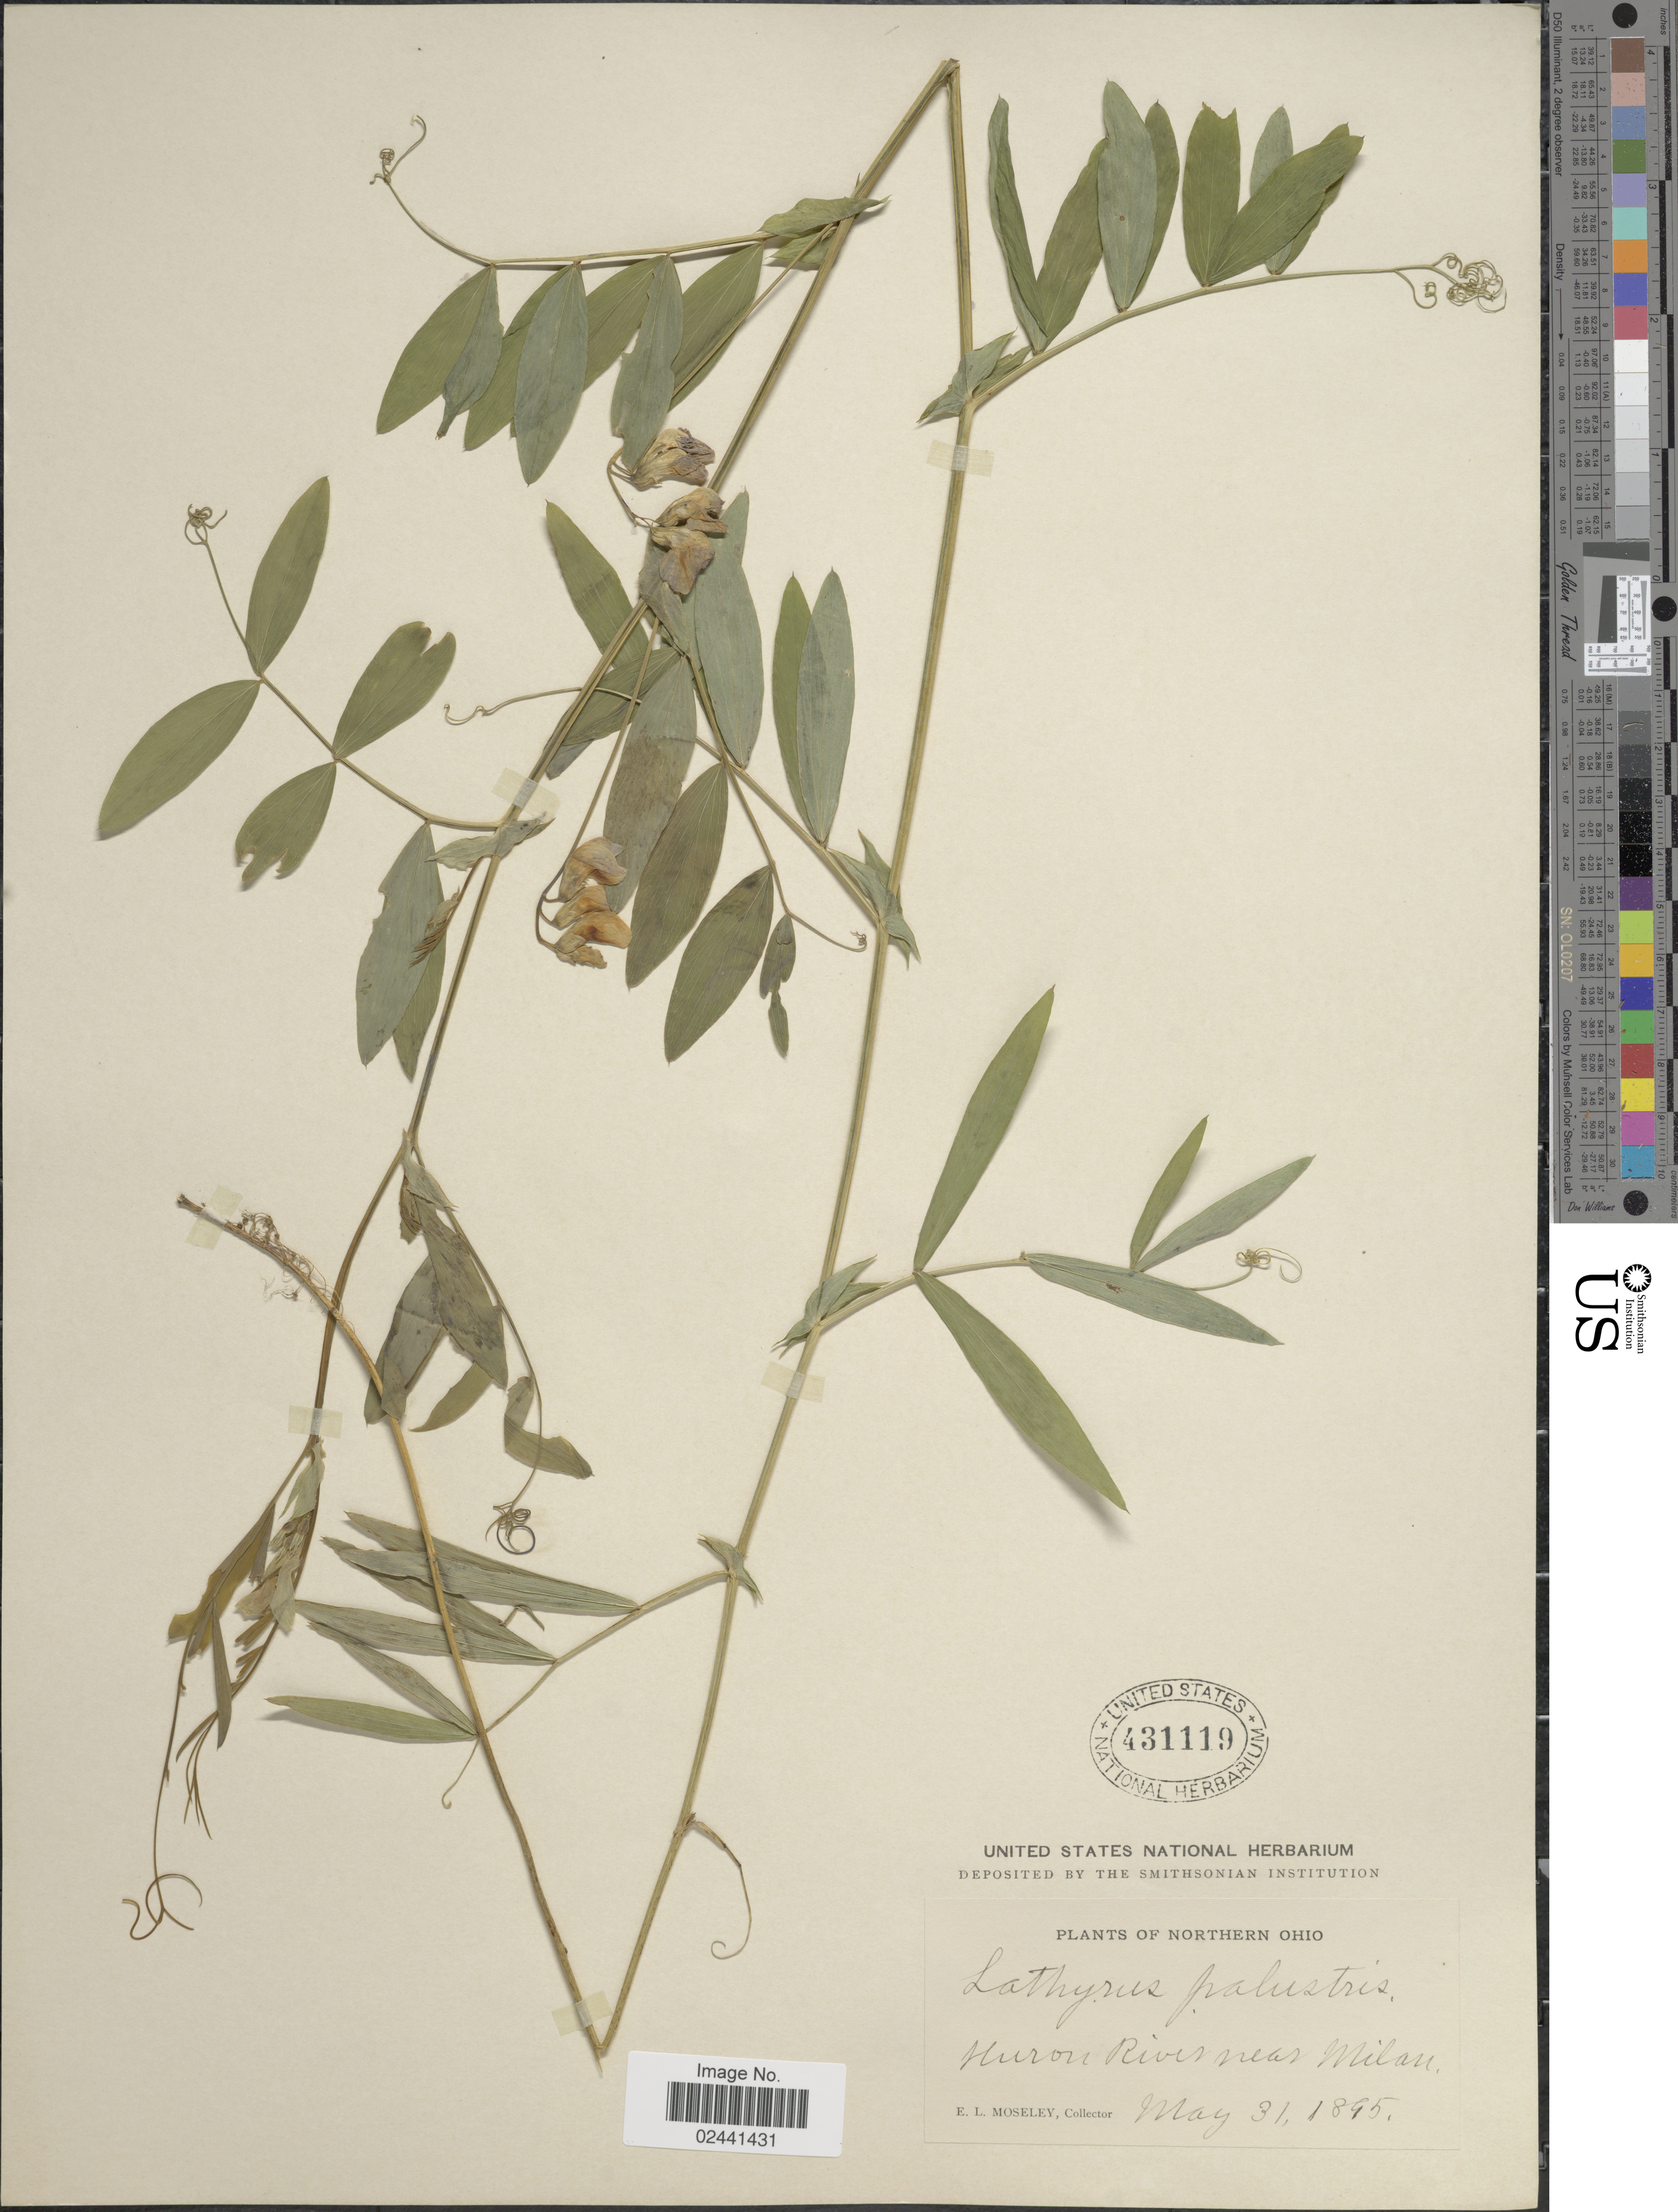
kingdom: Plantae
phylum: Tracheophyta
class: Magnoliopsida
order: Fabales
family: Fabaceae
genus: Lathyrus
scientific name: Lathyrus palustris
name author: L.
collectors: E. Moseley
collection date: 1895-05-31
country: United States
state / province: Ohio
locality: Northern Ohio, Huron River near Milan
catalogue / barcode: US 431119